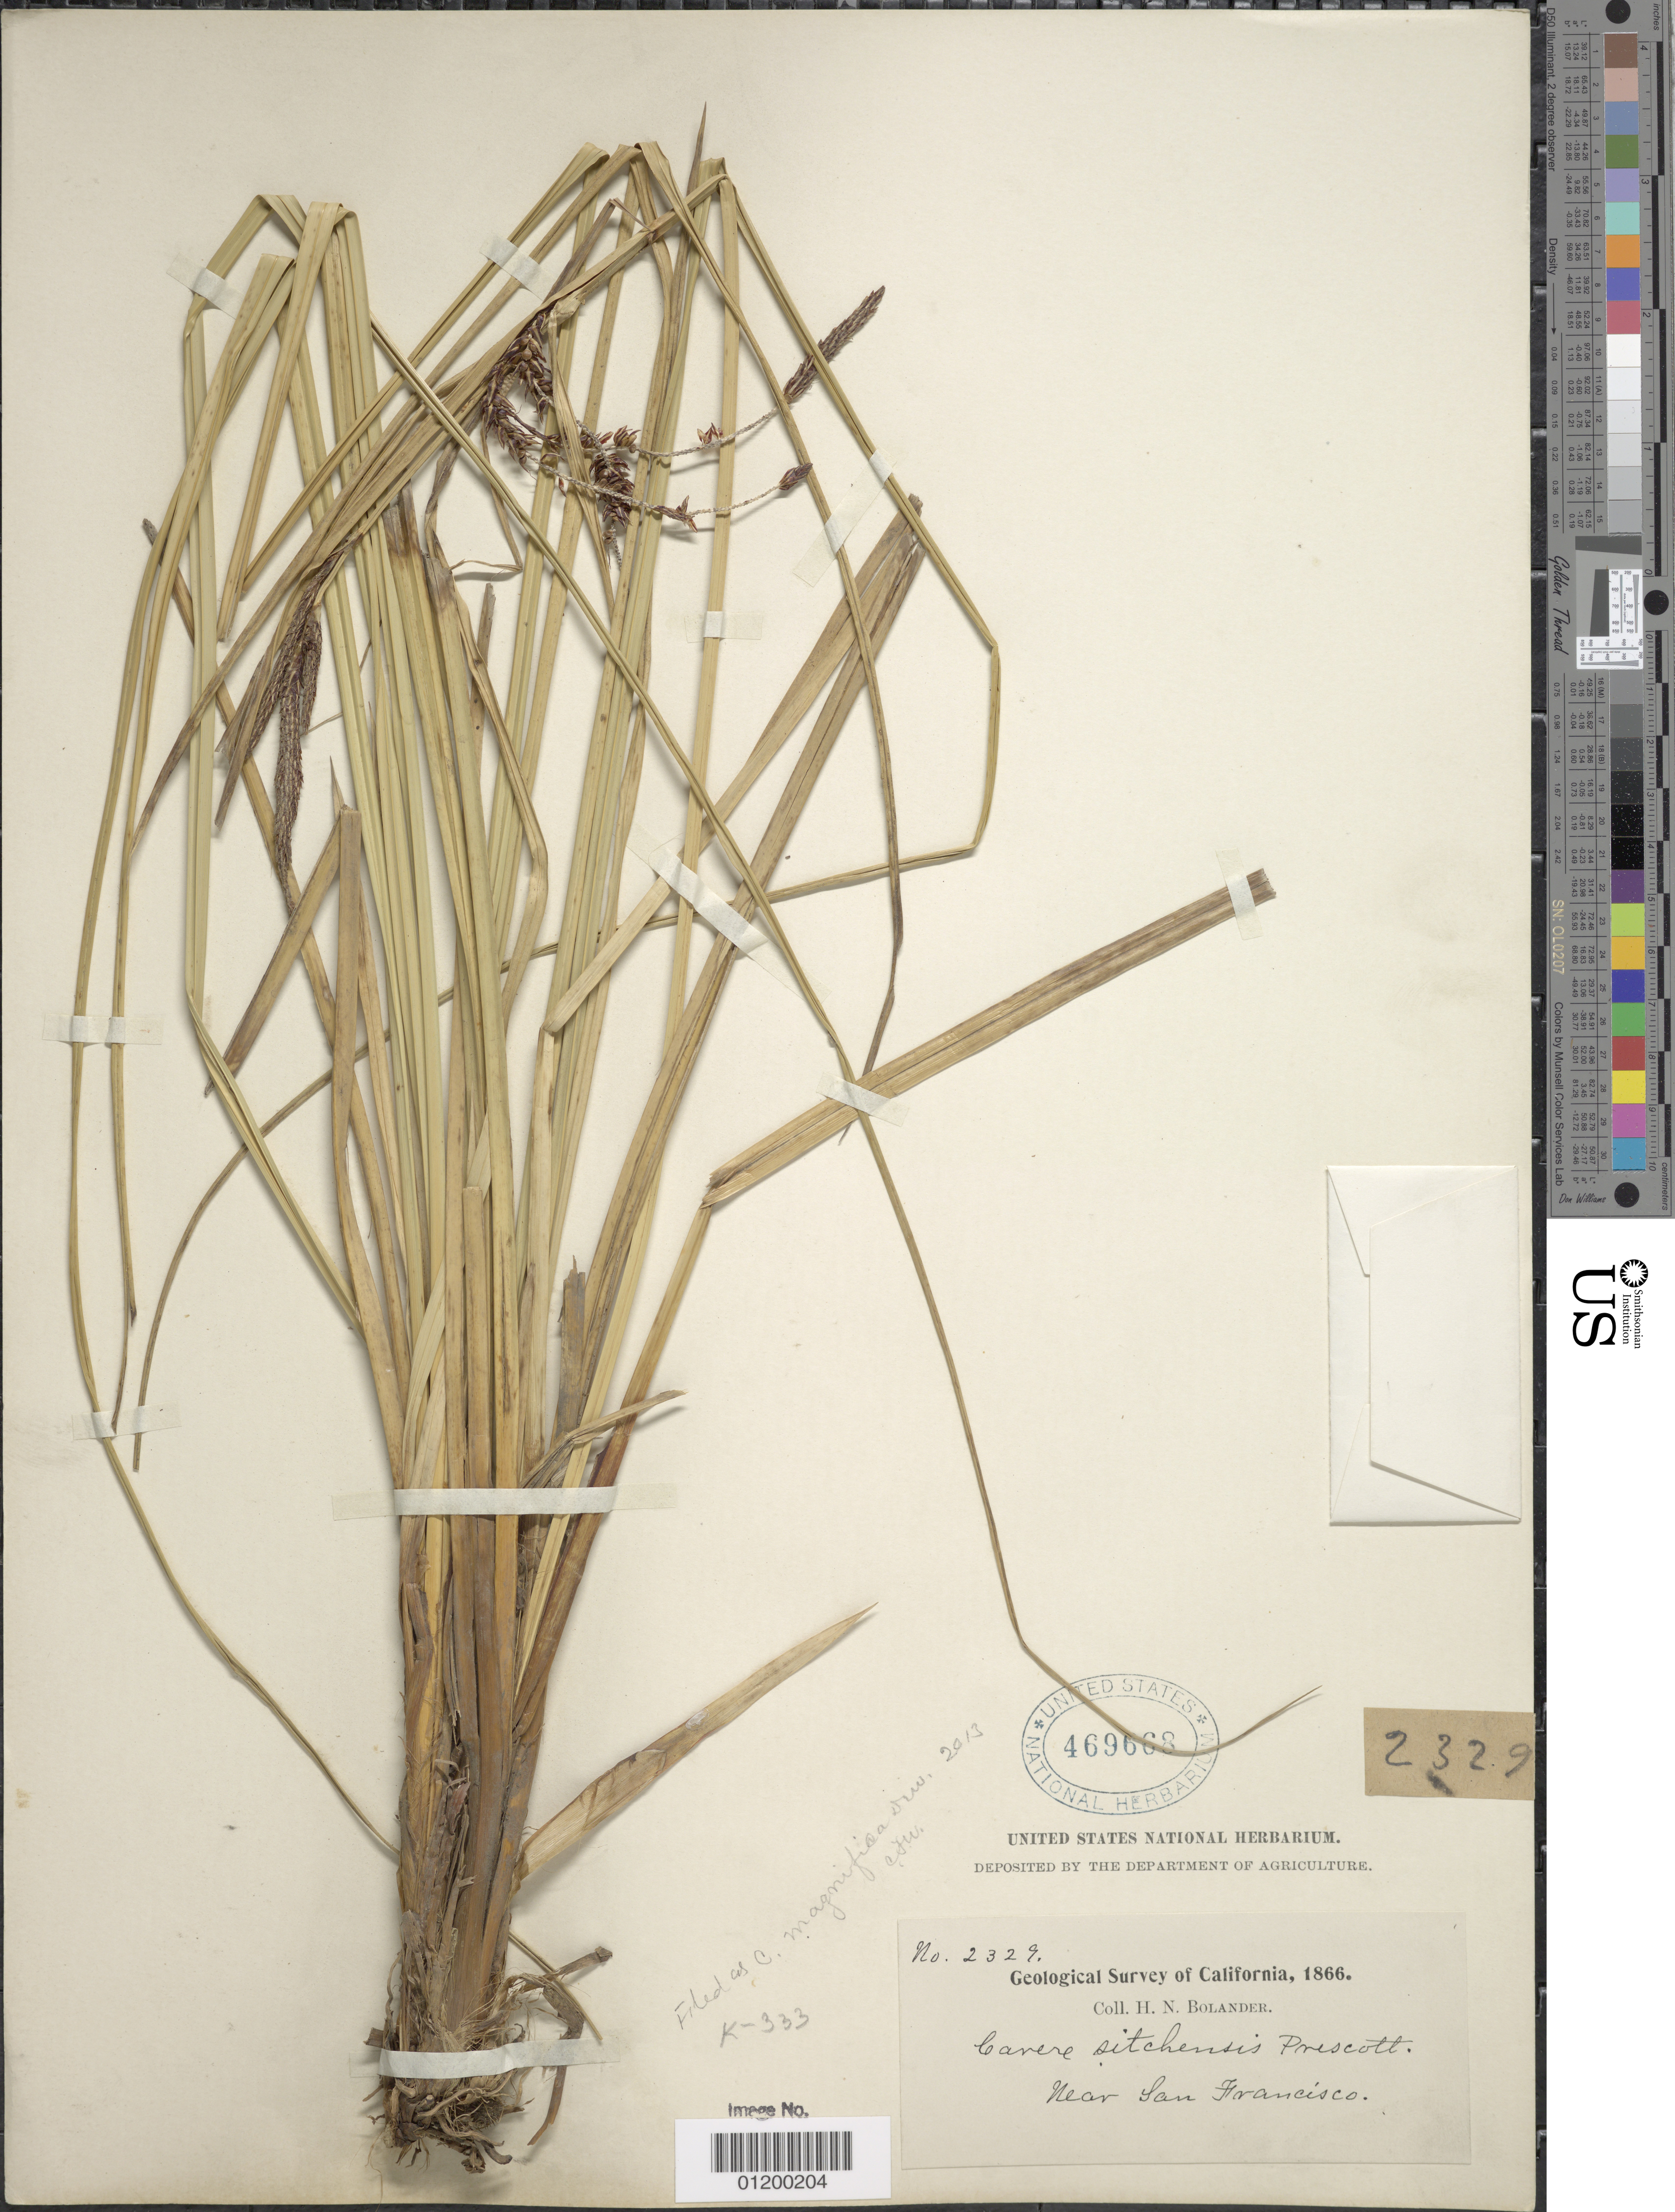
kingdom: Plantae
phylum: Tracheophyta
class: Liliopsida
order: Poales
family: Cyperaceae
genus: Carex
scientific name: Carex obnupta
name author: L.H. Bailey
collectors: H. Bolander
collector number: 2329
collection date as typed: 1866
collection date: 1866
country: United States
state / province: California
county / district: San Francisco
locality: Near San Francisco.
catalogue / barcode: US 469668